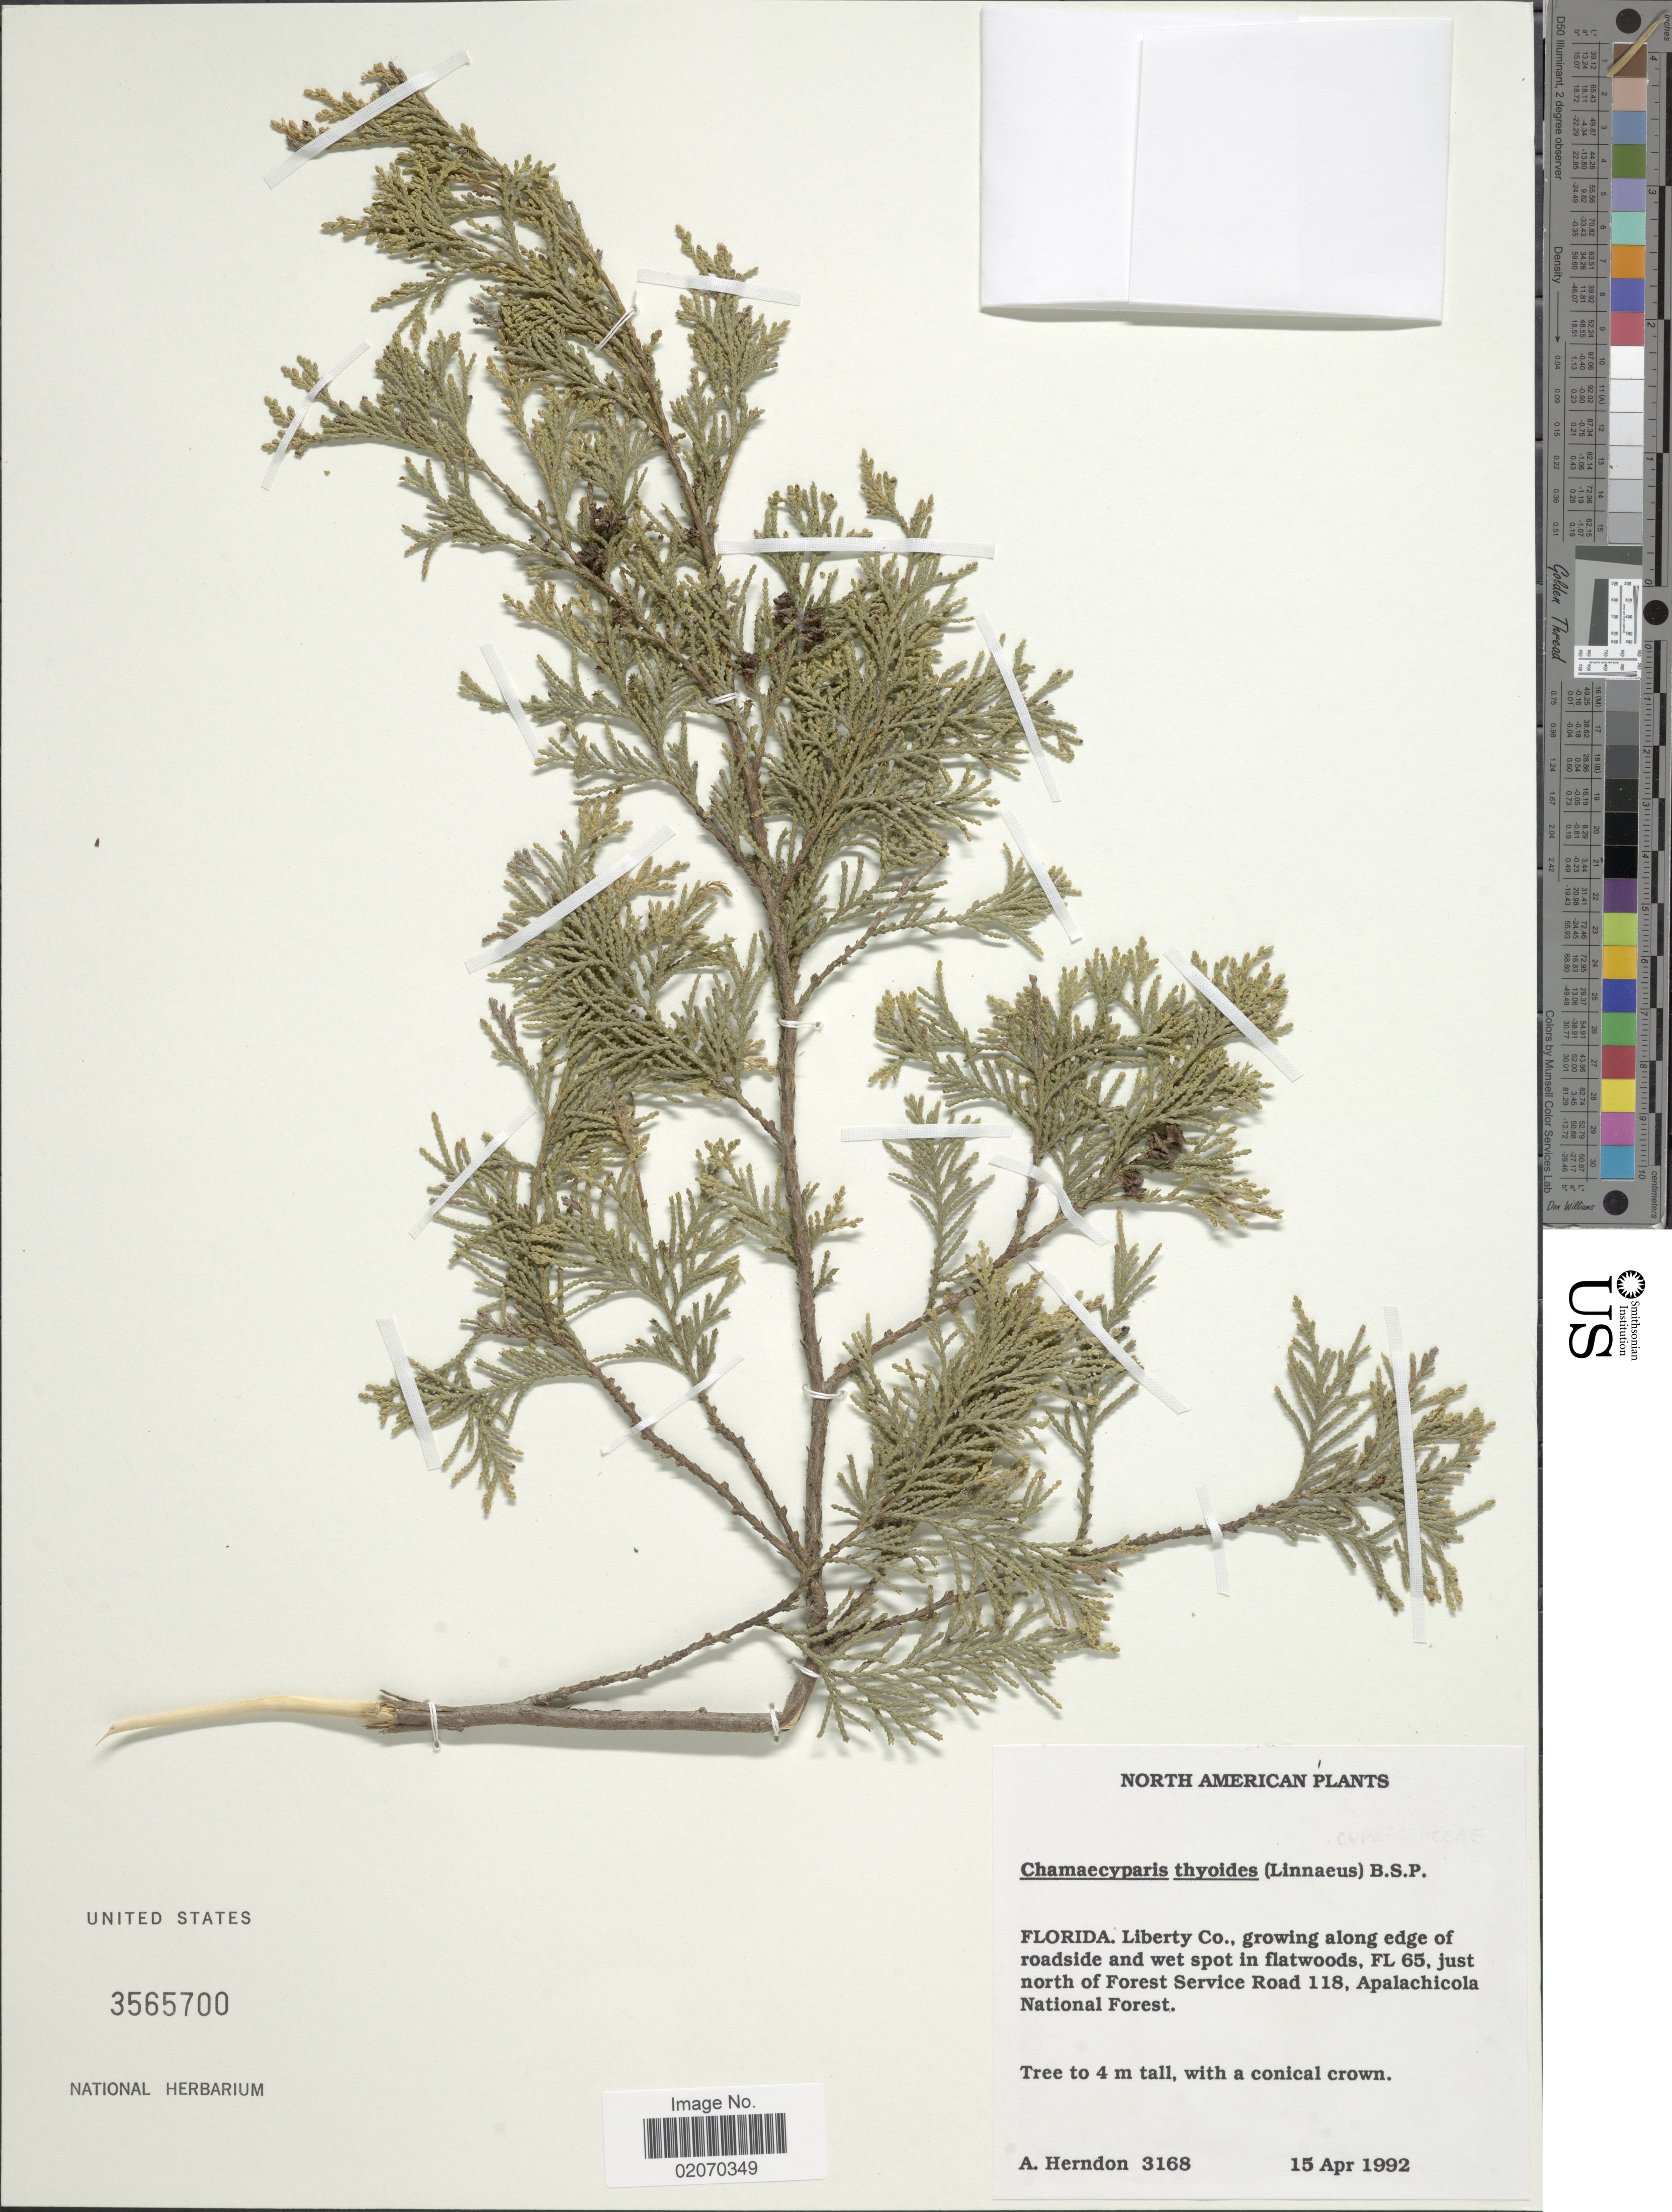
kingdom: Plantae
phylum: Tracheophyta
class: Pinopsida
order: Pinales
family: Cupressaceae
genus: Chamaecyparis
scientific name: Chamaecyparis thyoides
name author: (L.) Britton, Stearns & Poggenb.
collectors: A. Herndon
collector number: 3168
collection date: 1992-04-15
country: United States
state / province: Florida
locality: Liberty Co. FL 65, just north of Forest Service Road 118, Apalachicola National Forest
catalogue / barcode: US 3565700